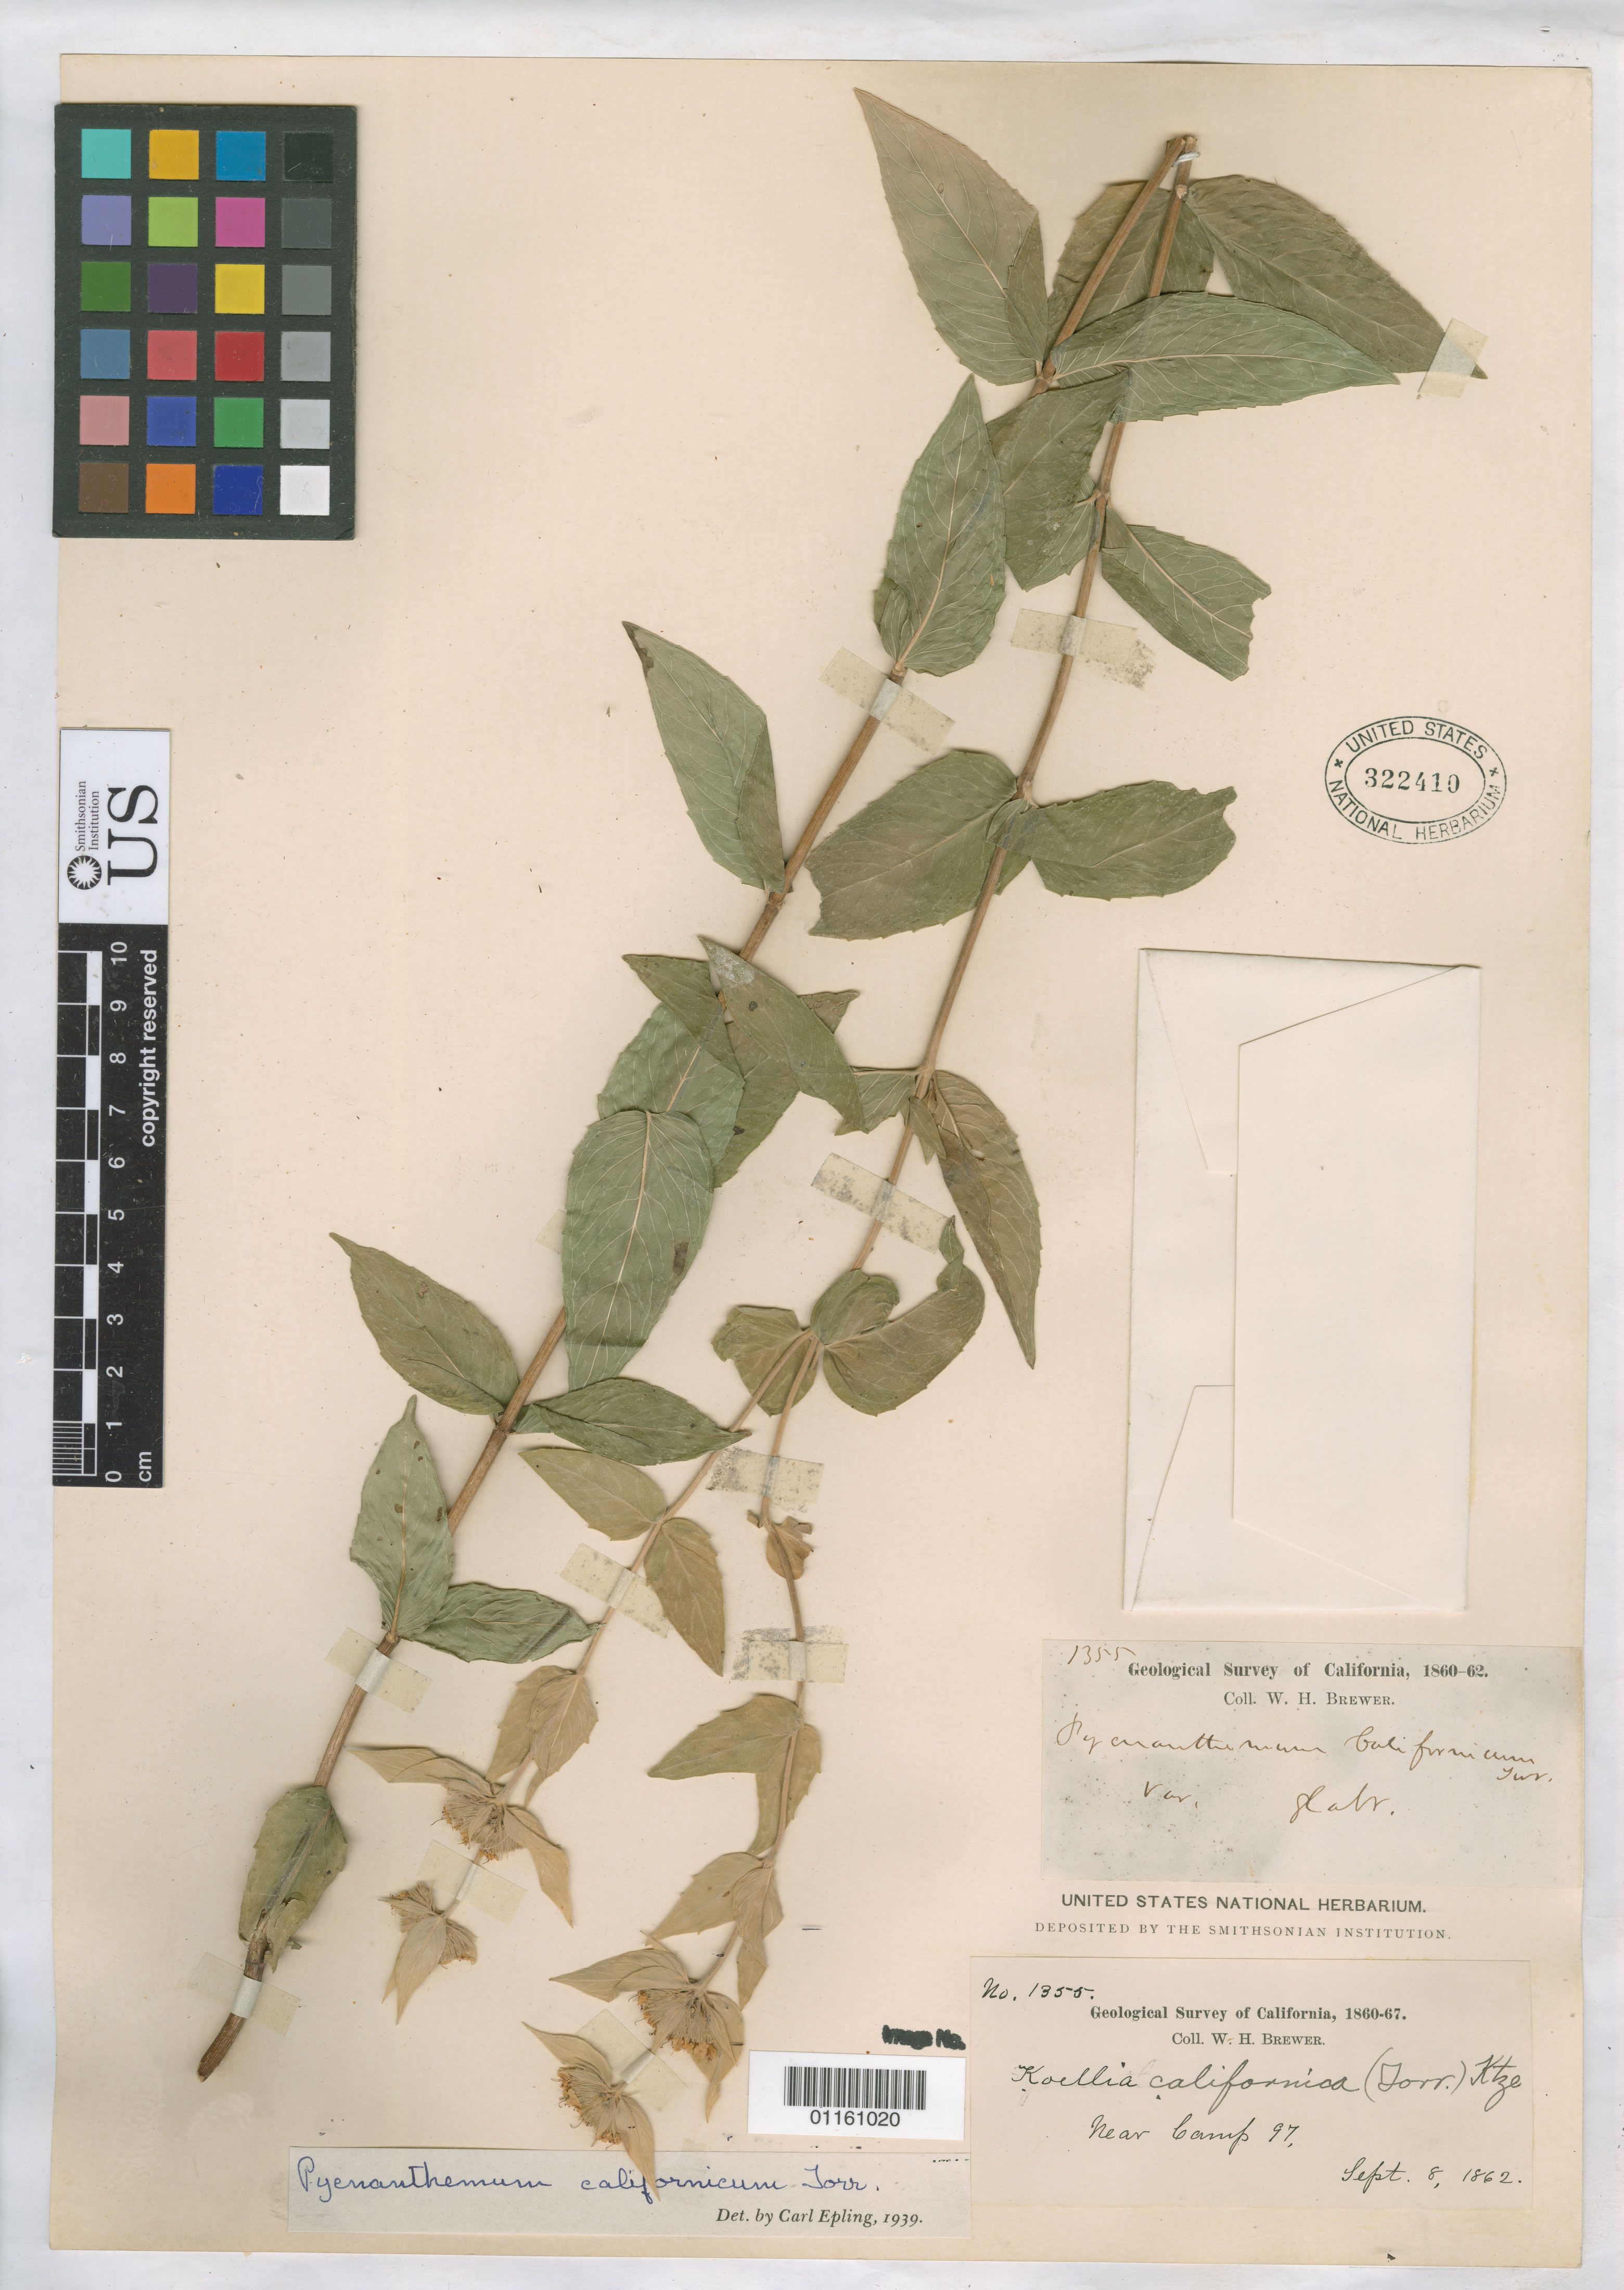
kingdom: Plantae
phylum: Tracheophyta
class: Magnoliopsida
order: Lamiales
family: Lamiaceae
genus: Pycnanthemum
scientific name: Pycnanthemum californicum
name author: Torr. ex Durand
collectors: W. H. Brewer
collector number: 1355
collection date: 1862-09-08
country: United States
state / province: California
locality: near Camp 97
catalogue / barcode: US 322410